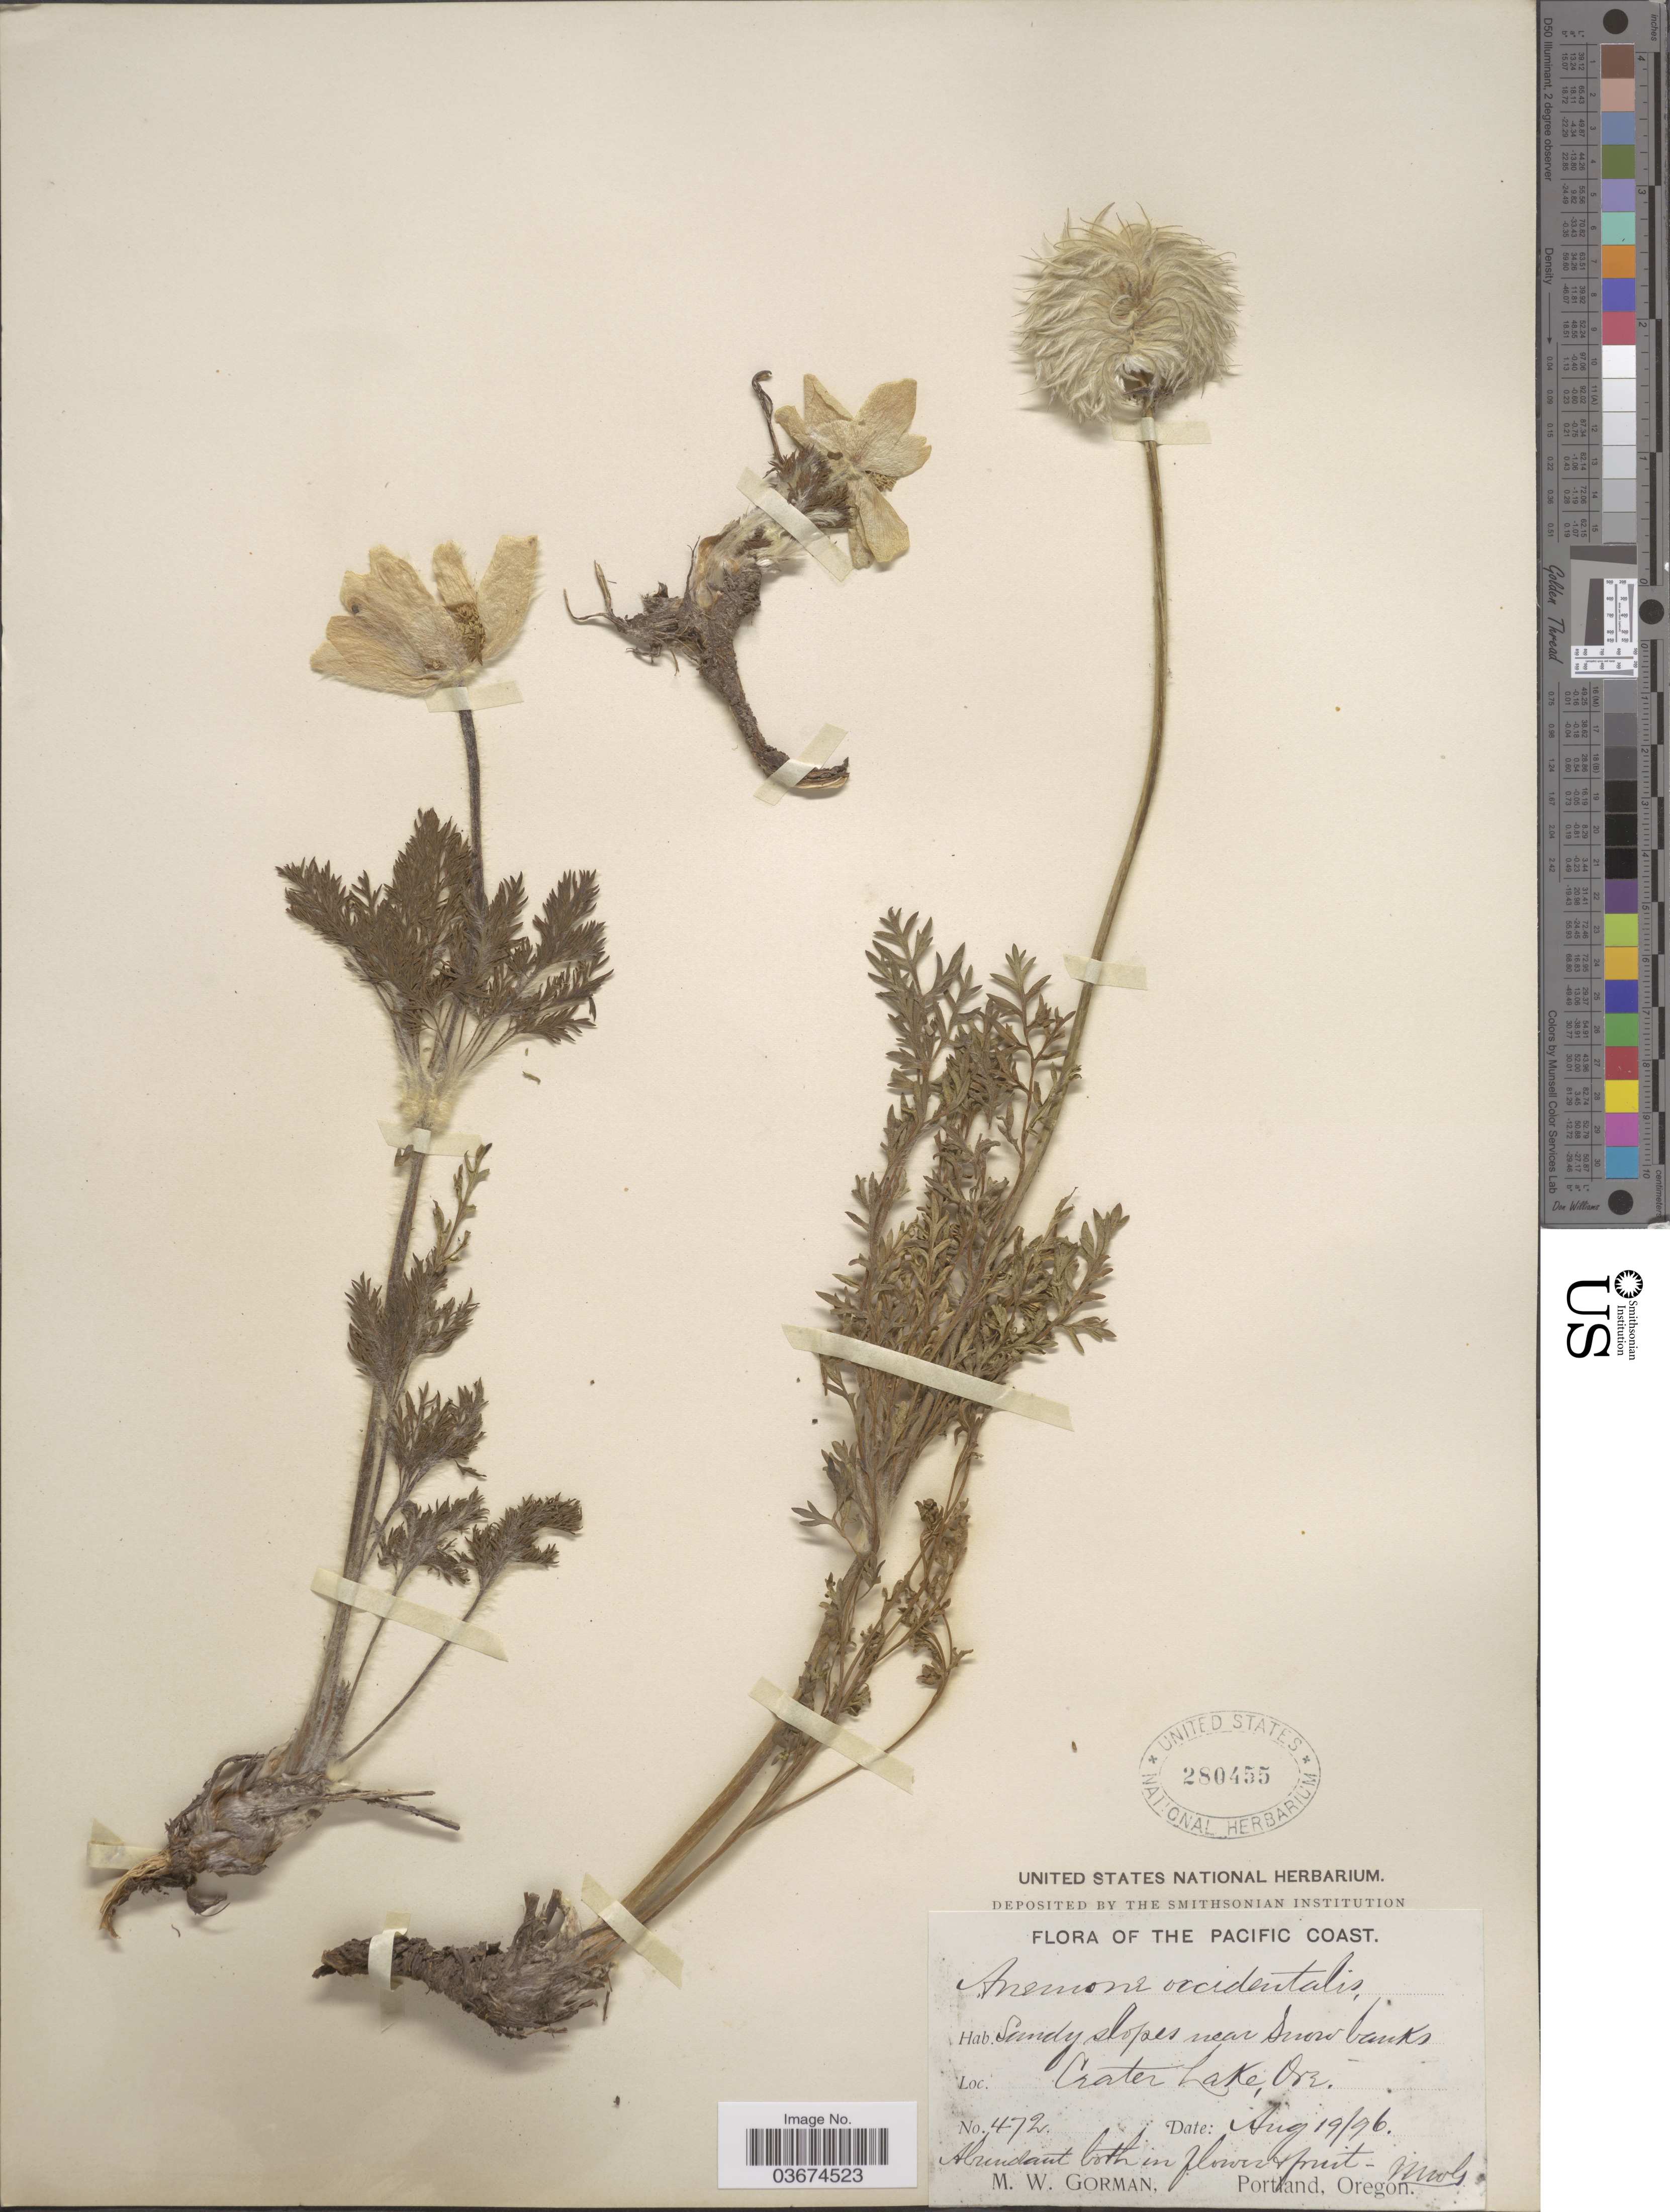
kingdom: Plantae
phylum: Tracheophyta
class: Magnoliopsida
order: Ranunculales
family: Ranunculaceae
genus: Pulsatilla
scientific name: Pulsatilla occidentalis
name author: (S. Watson) Freyn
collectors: M. W. Gorman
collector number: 472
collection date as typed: Transcribed d/m/y: 19/8/96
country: United States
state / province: Oregon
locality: The Pacific Coast. Crater Lake.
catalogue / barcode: US 280455